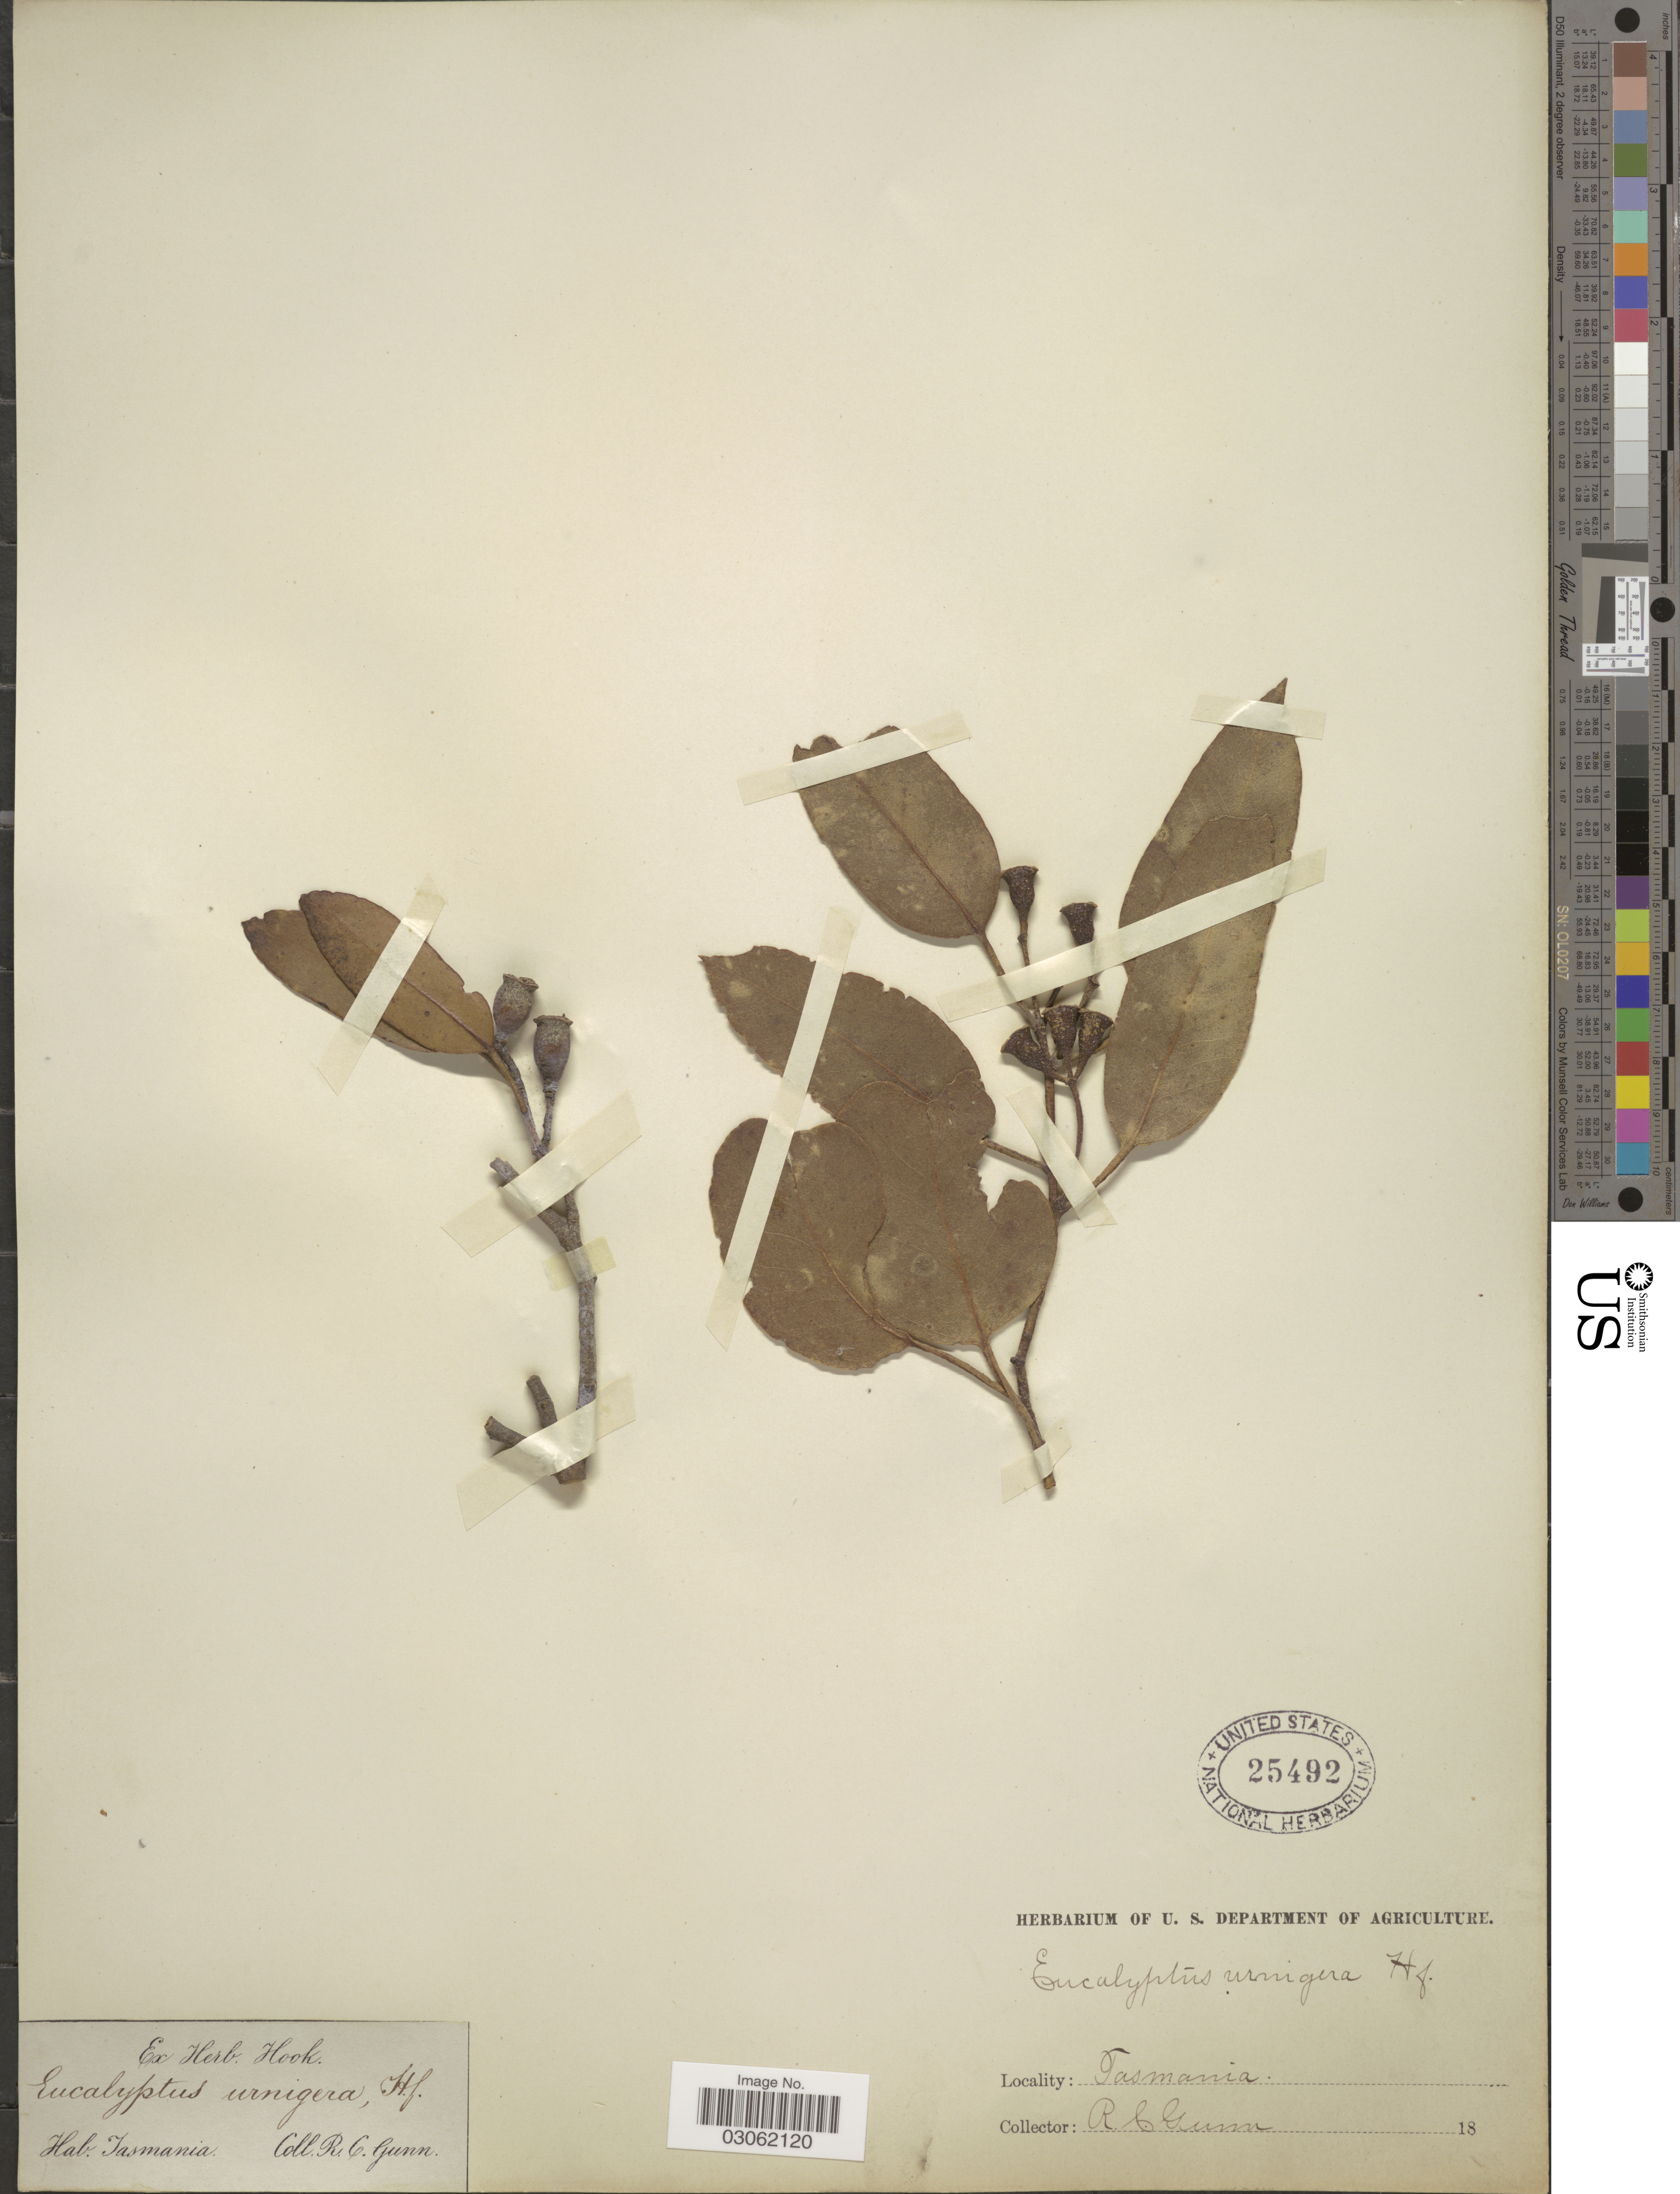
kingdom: Plantae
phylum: Tracheophyta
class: Magnoliopsida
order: Myrtales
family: Myrtaceae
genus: Eucalyptus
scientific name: Eucalyptus urnigera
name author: Hook. f.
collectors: R. Gunn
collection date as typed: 18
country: Australia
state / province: Tasmania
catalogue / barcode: US 25492